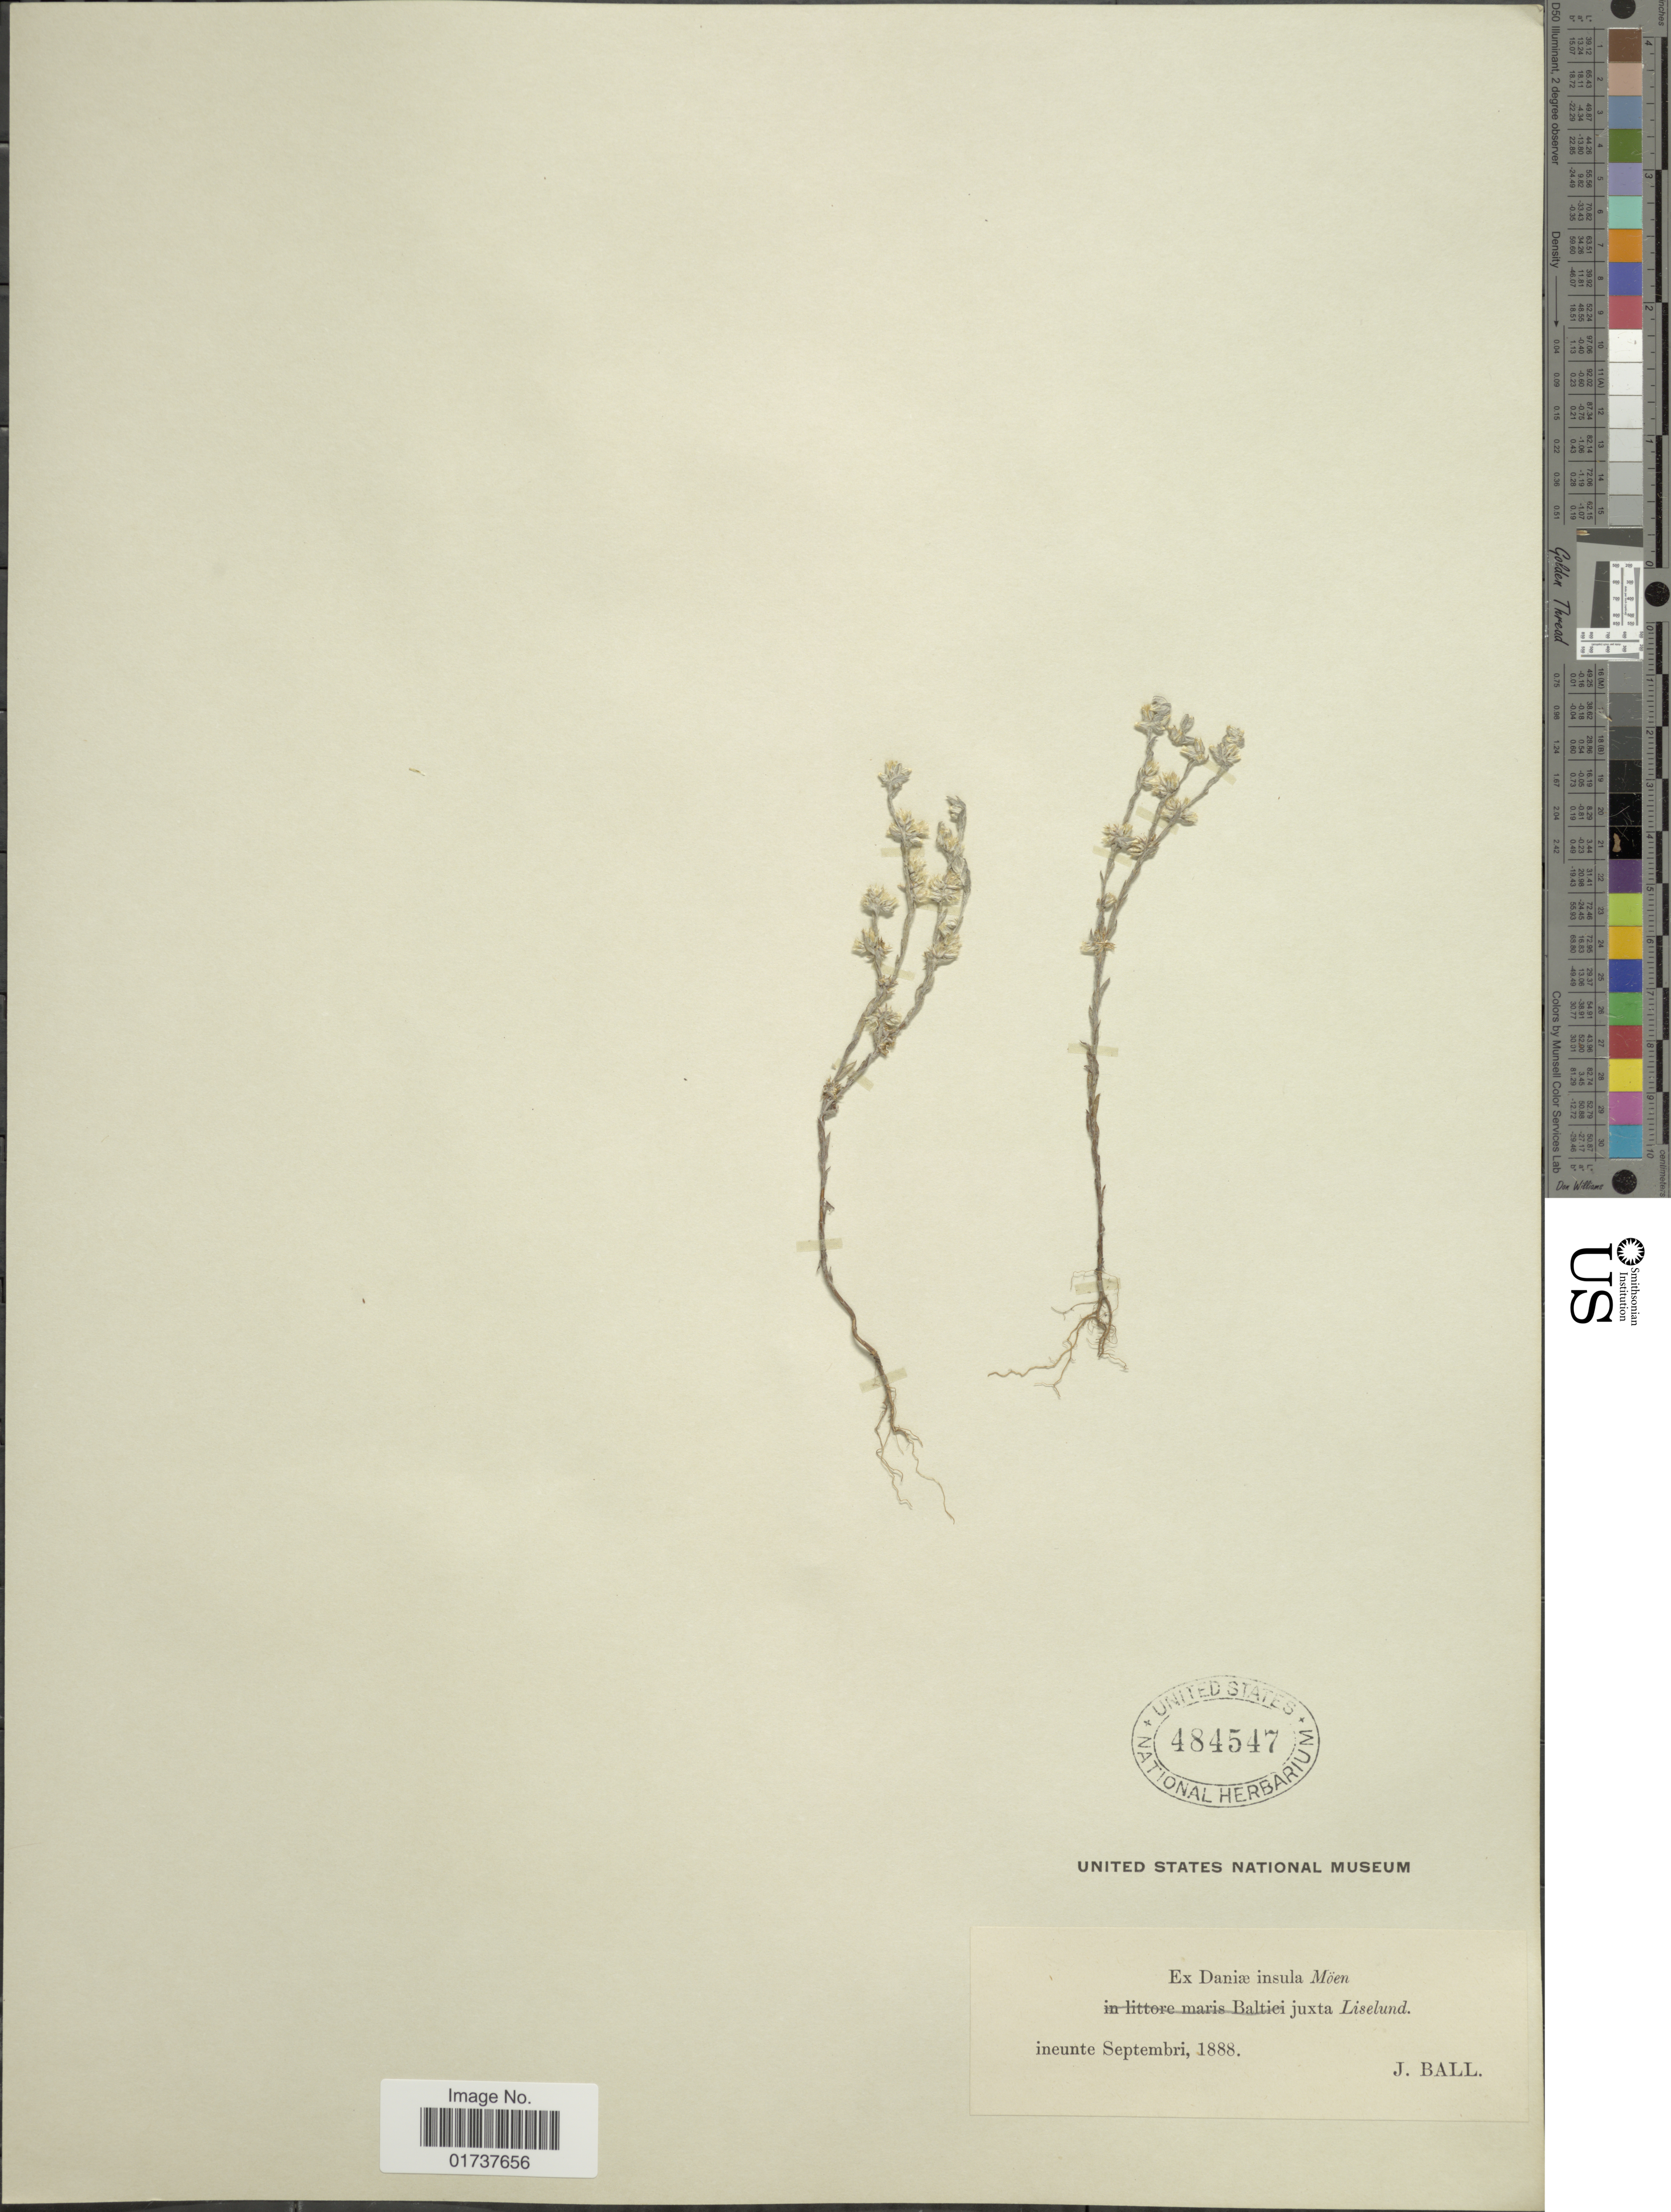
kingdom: Plantae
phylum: Tracheophyta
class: Magnoliopsida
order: Asterales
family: Asteraceae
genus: Gnaphalium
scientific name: Gnaphalium sp.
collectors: J. Ball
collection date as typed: ineunte September, 1888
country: Denmark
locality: Möen, juxta Liselund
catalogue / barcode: US 484547